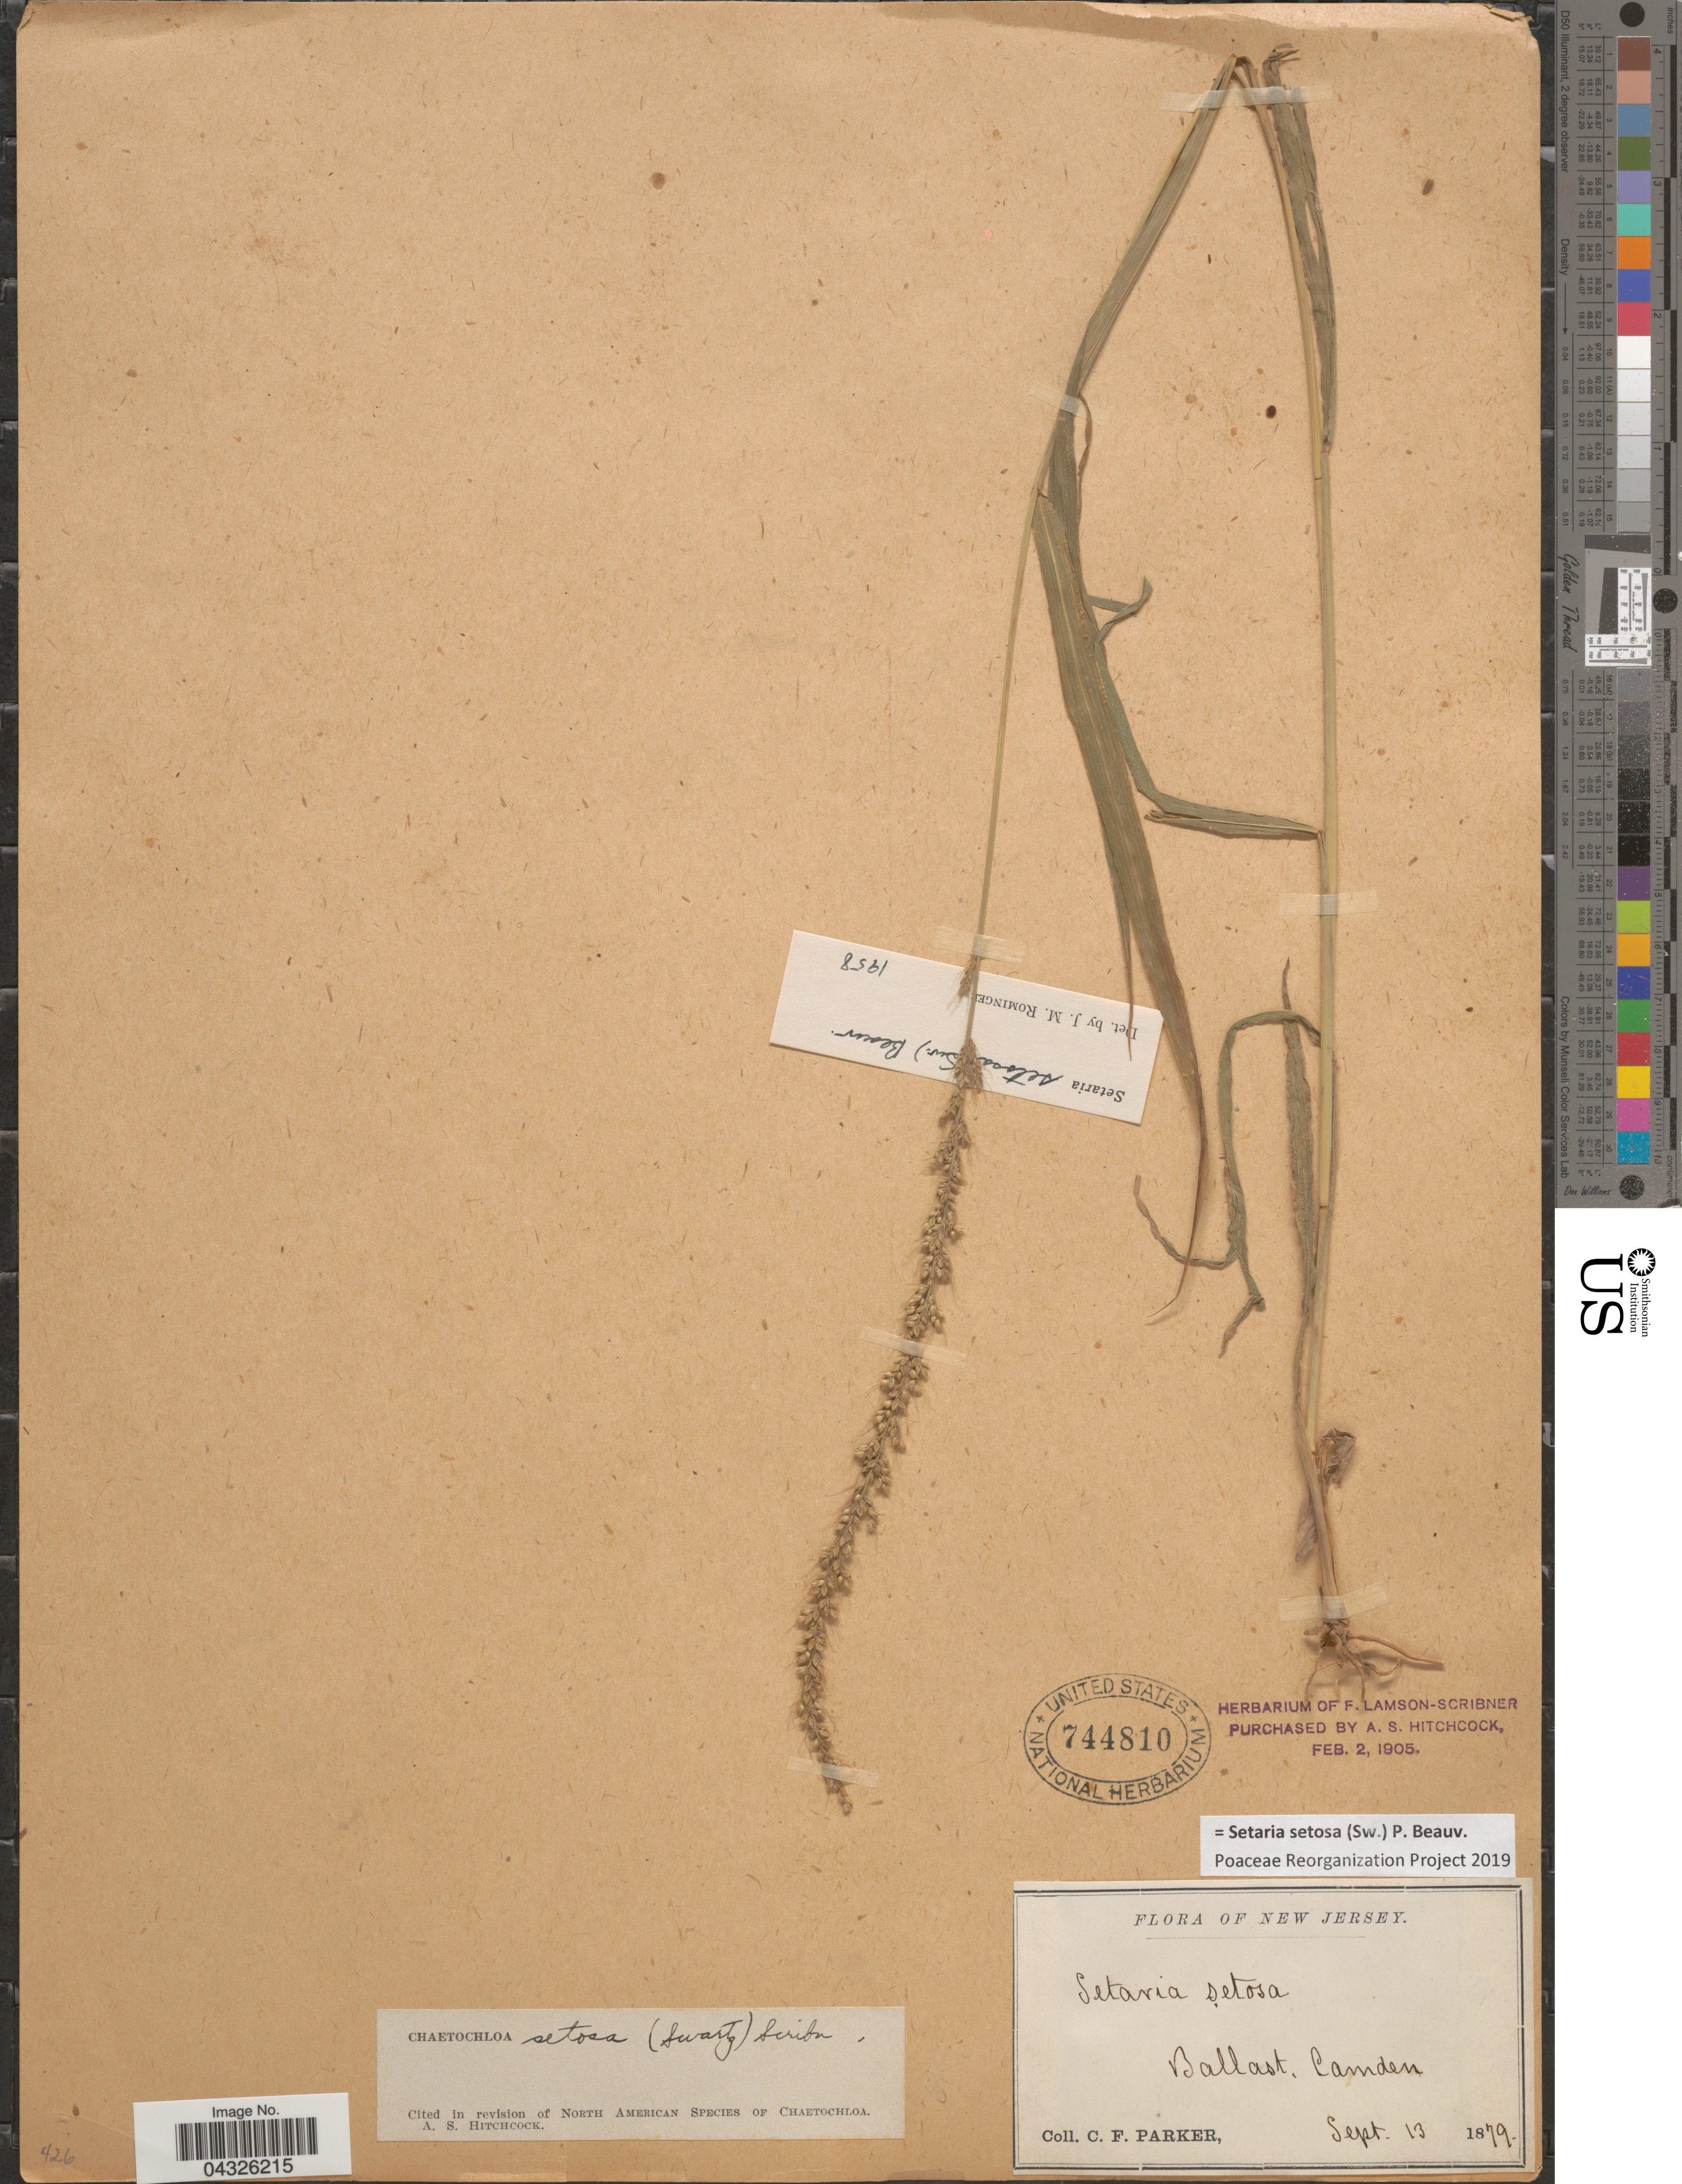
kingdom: Plantae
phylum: Tracheophyta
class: Liliopsida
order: Poales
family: Poaceae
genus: Setaria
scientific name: Setaria setosa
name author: (Sw.) P. Beauv.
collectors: C. F. Parker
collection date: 1879-09-13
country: United States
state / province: New Jersey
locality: Ballast, Camden.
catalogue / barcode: US 744810